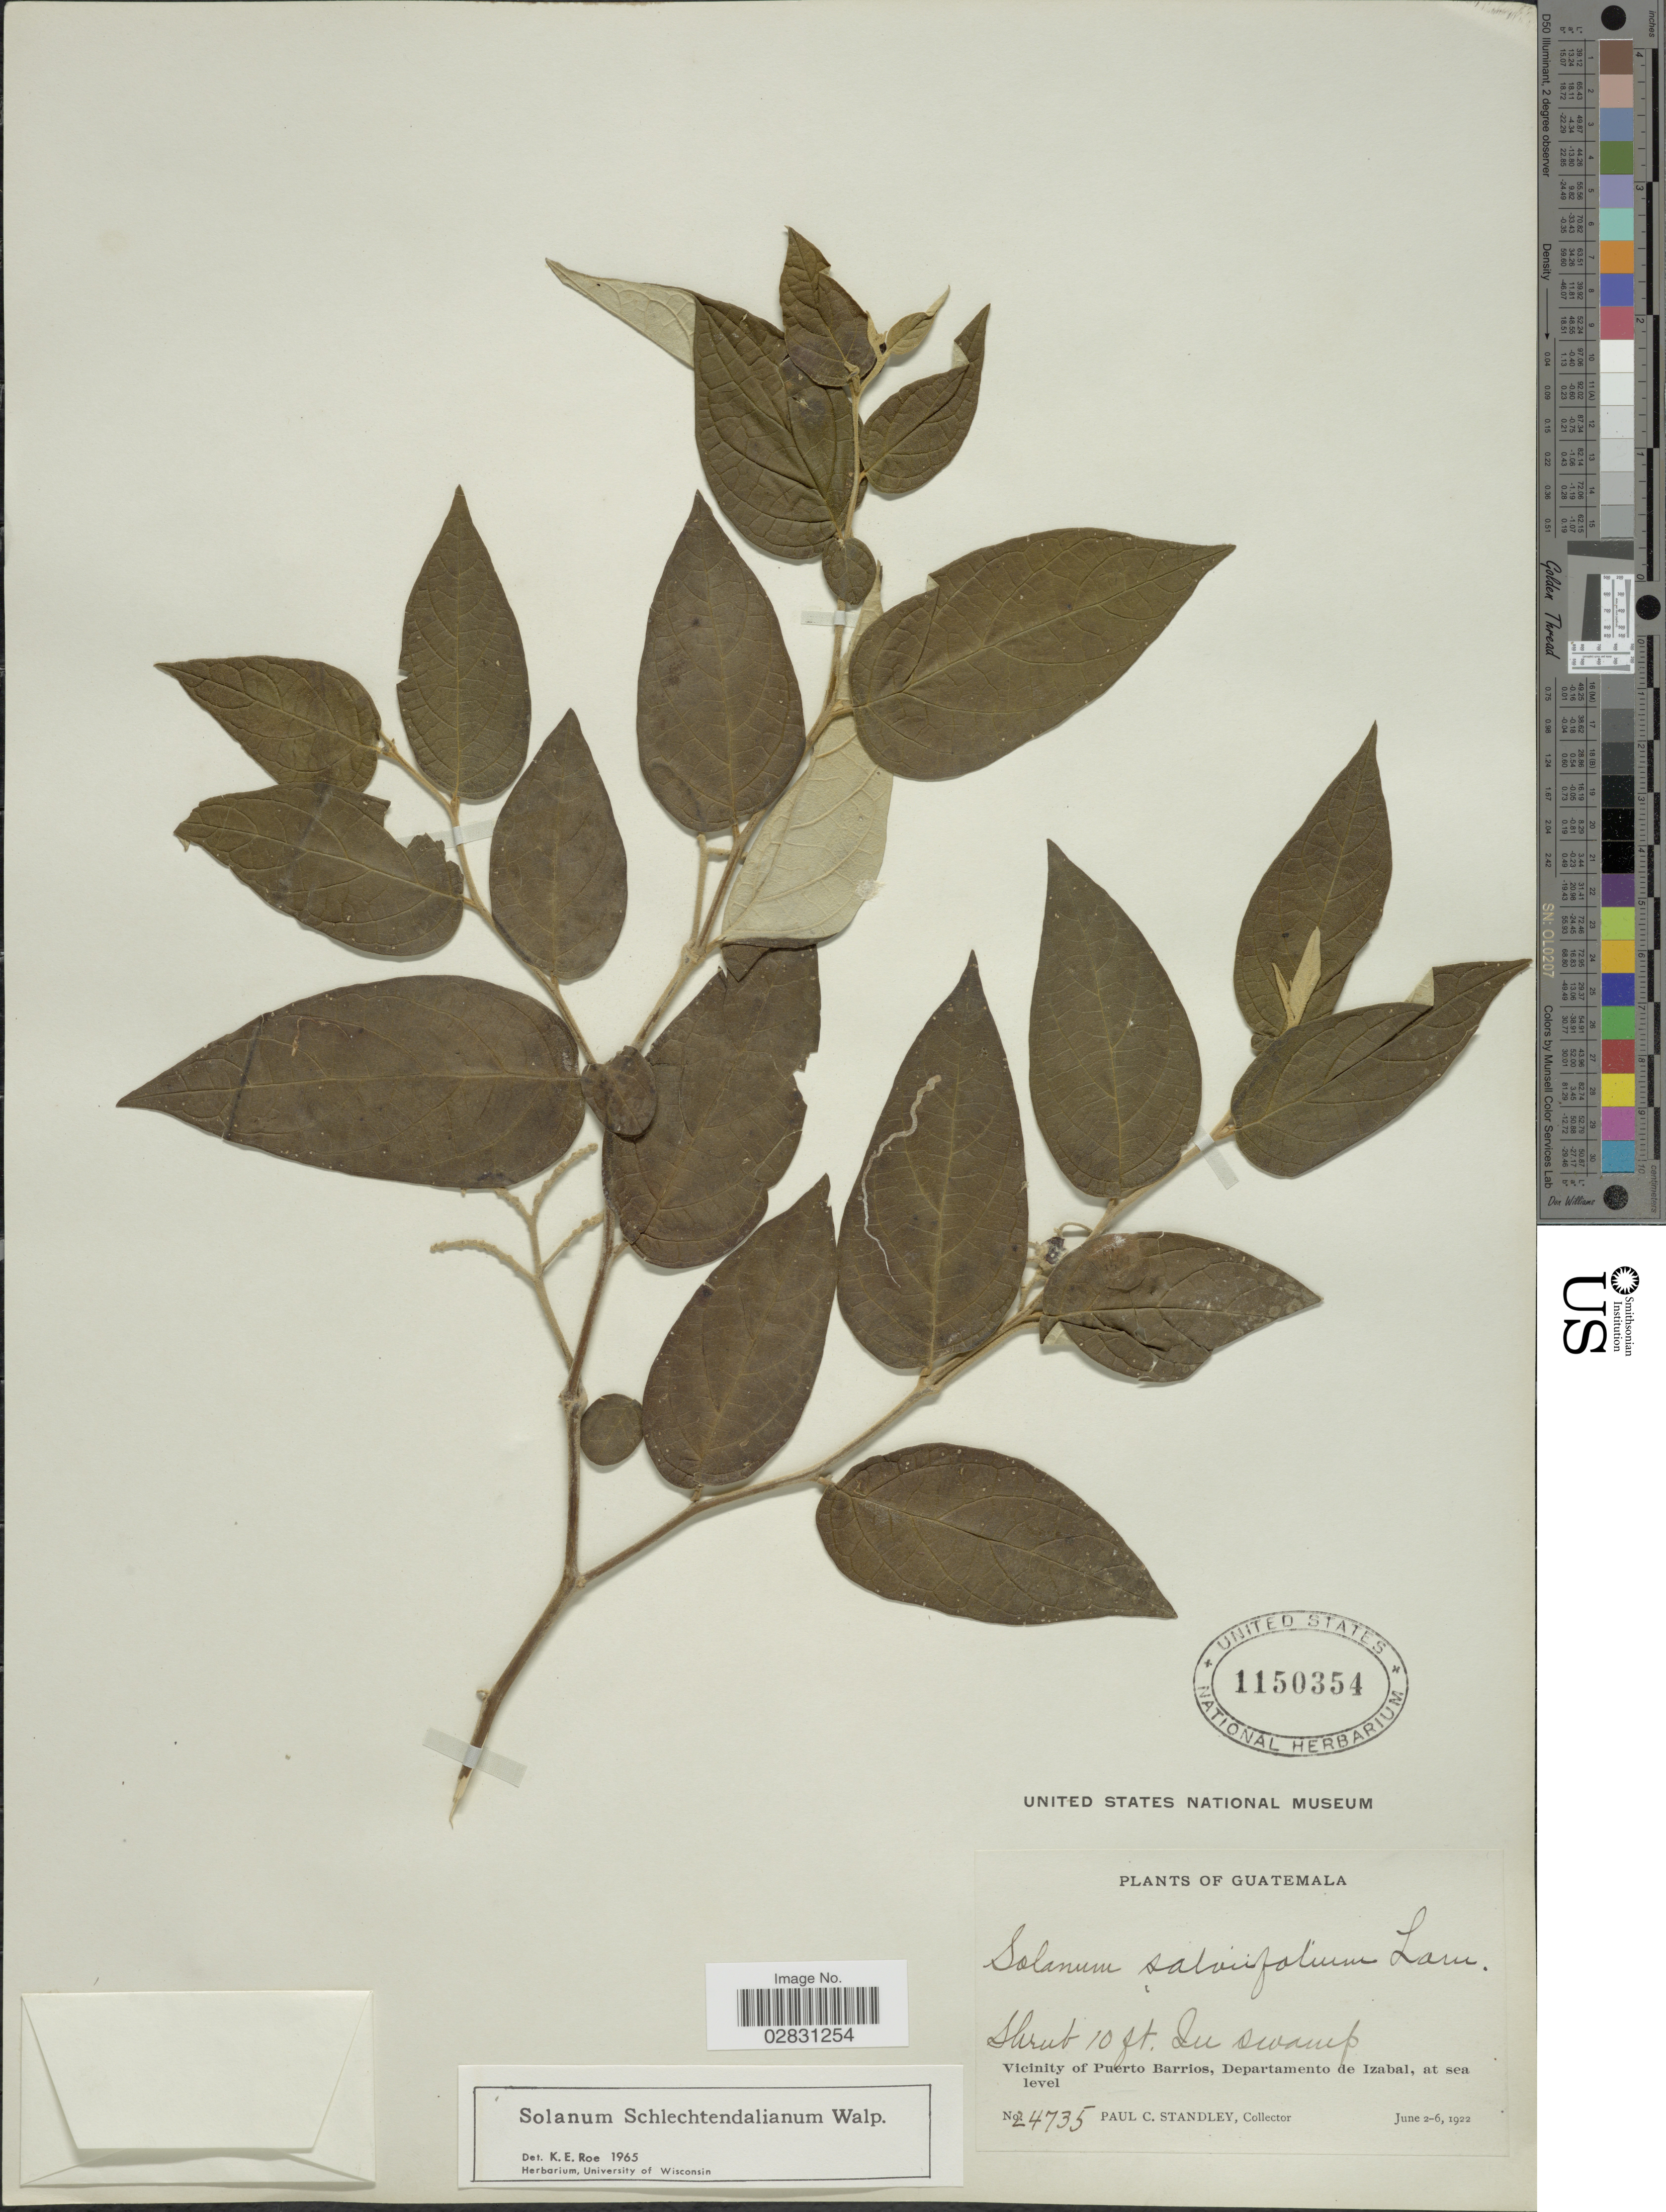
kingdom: Plantae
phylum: Tracheophyta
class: Magnoliopsida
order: Solanales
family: Solanaceae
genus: Solanum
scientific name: Solanum schlechtendalianum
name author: Walp.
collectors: P. C. Standley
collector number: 24735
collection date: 1922-06-02/1922-06-06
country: Guatemala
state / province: Izabal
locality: Vicinity of Puerto Barrios, Departamento de Izabal.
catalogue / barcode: US 1150354